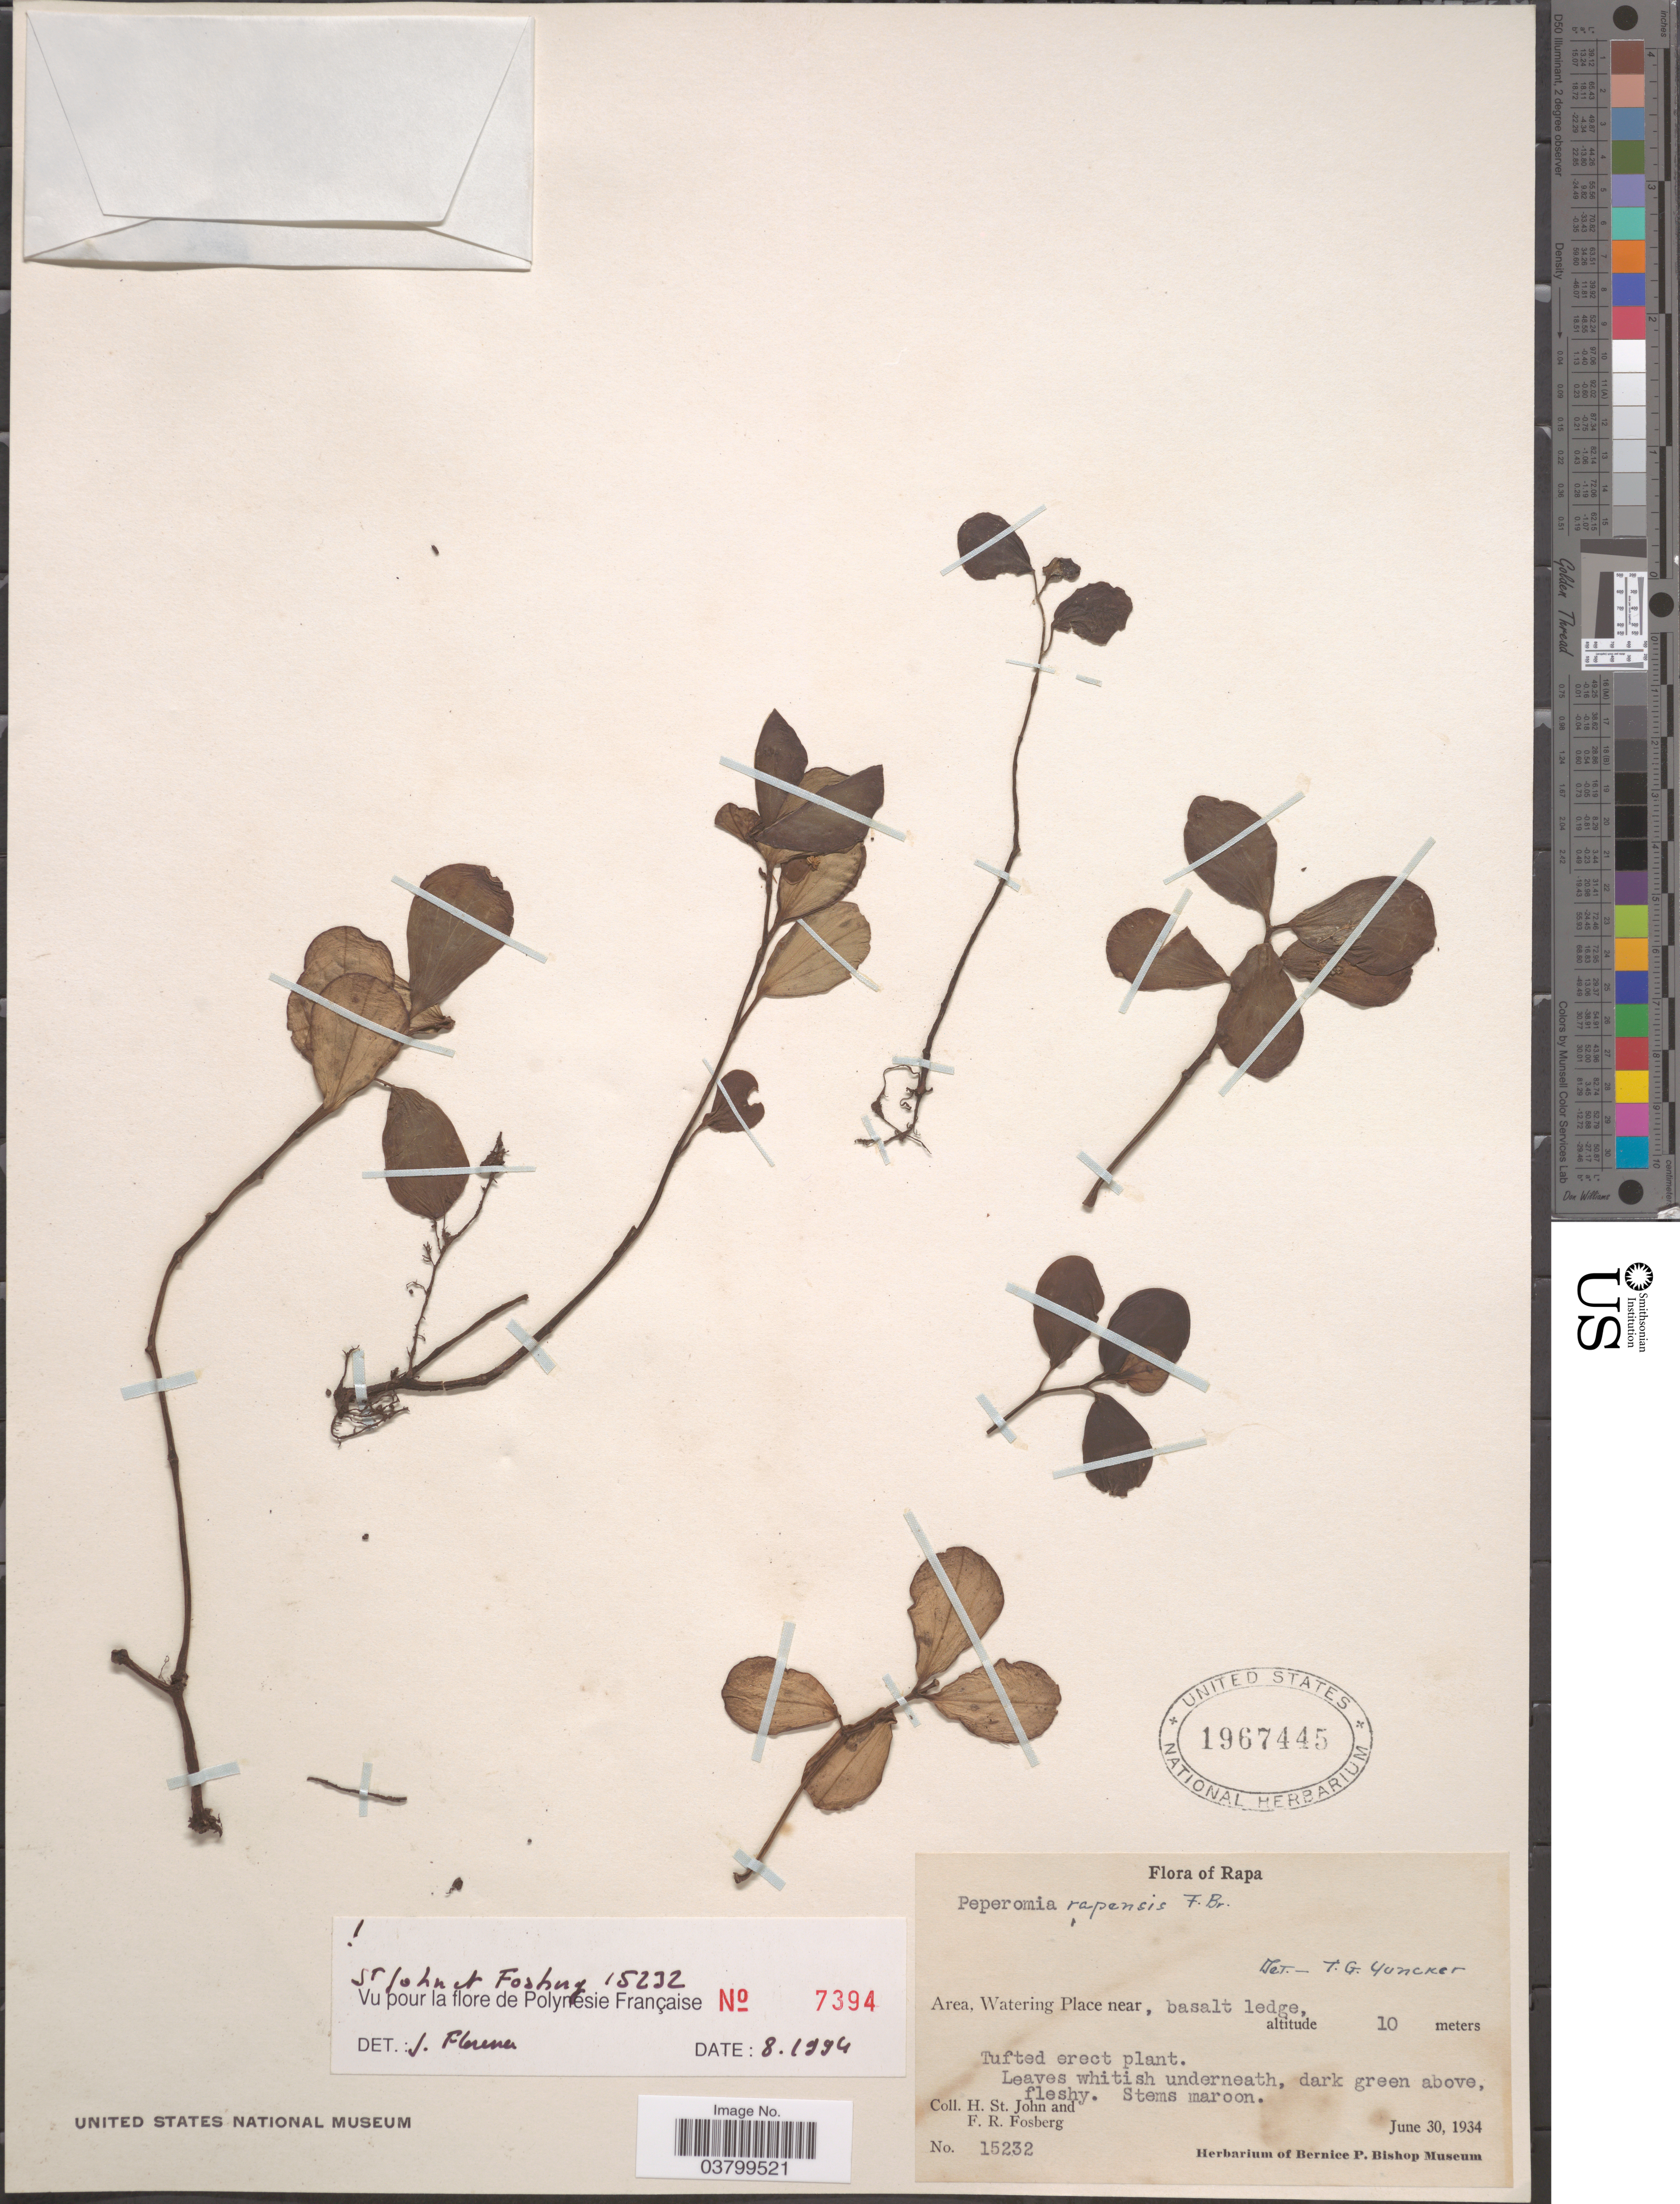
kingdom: Plantae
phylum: Tracheophyta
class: Magnoliopsida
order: Piperales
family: Piperaceae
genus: Peperomia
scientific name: Peperomia rapensis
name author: F. Br.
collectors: H. St. John & F. R. Fosberg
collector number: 15232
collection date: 1934-06-30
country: French Polynesia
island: Rapa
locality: Rapa. Area, Watering Place near, basalt ledge.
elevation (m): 10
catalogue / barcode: US 1967445